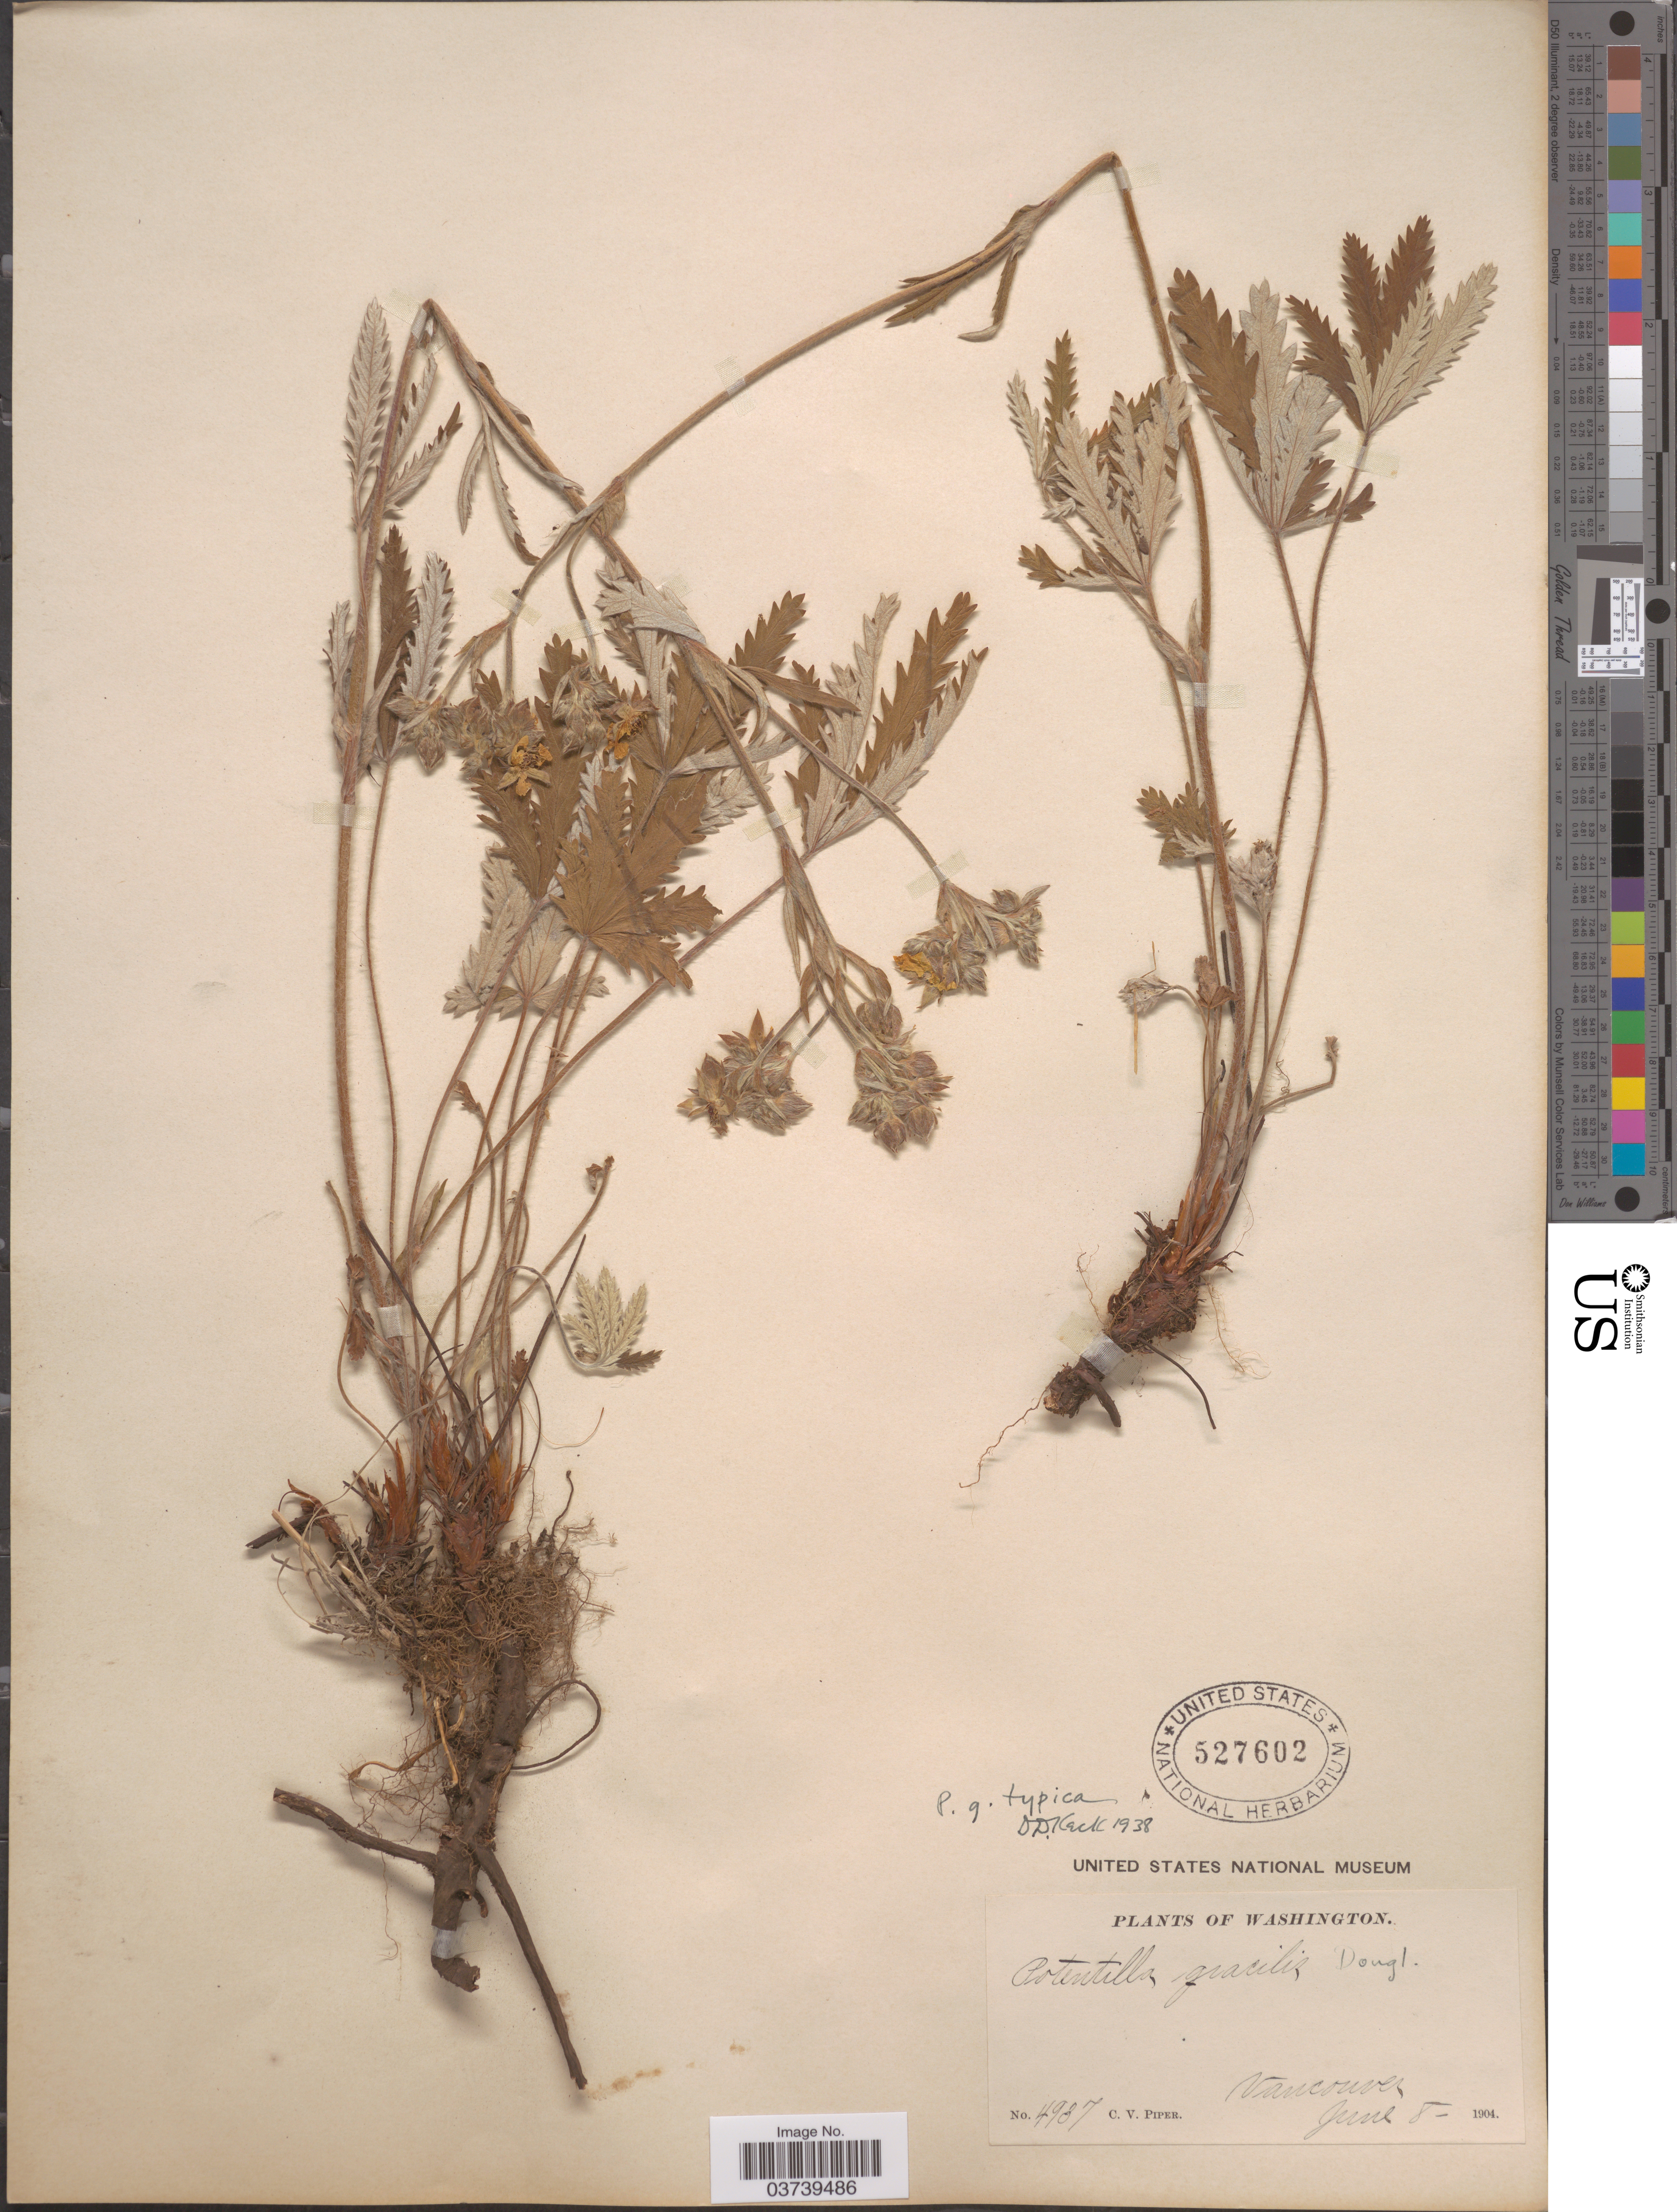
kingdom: Plantae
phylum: Tracheophyta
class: Magnoliopsida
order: Rosales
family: Rosaceae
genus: Potentilla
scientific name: Potentilla gracilis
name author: Douglas ex Hook.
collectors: C. V. Piper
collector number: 4937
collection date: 1904-06-08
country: United States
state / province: Washington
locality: Vancouver.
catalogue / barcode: US 527602